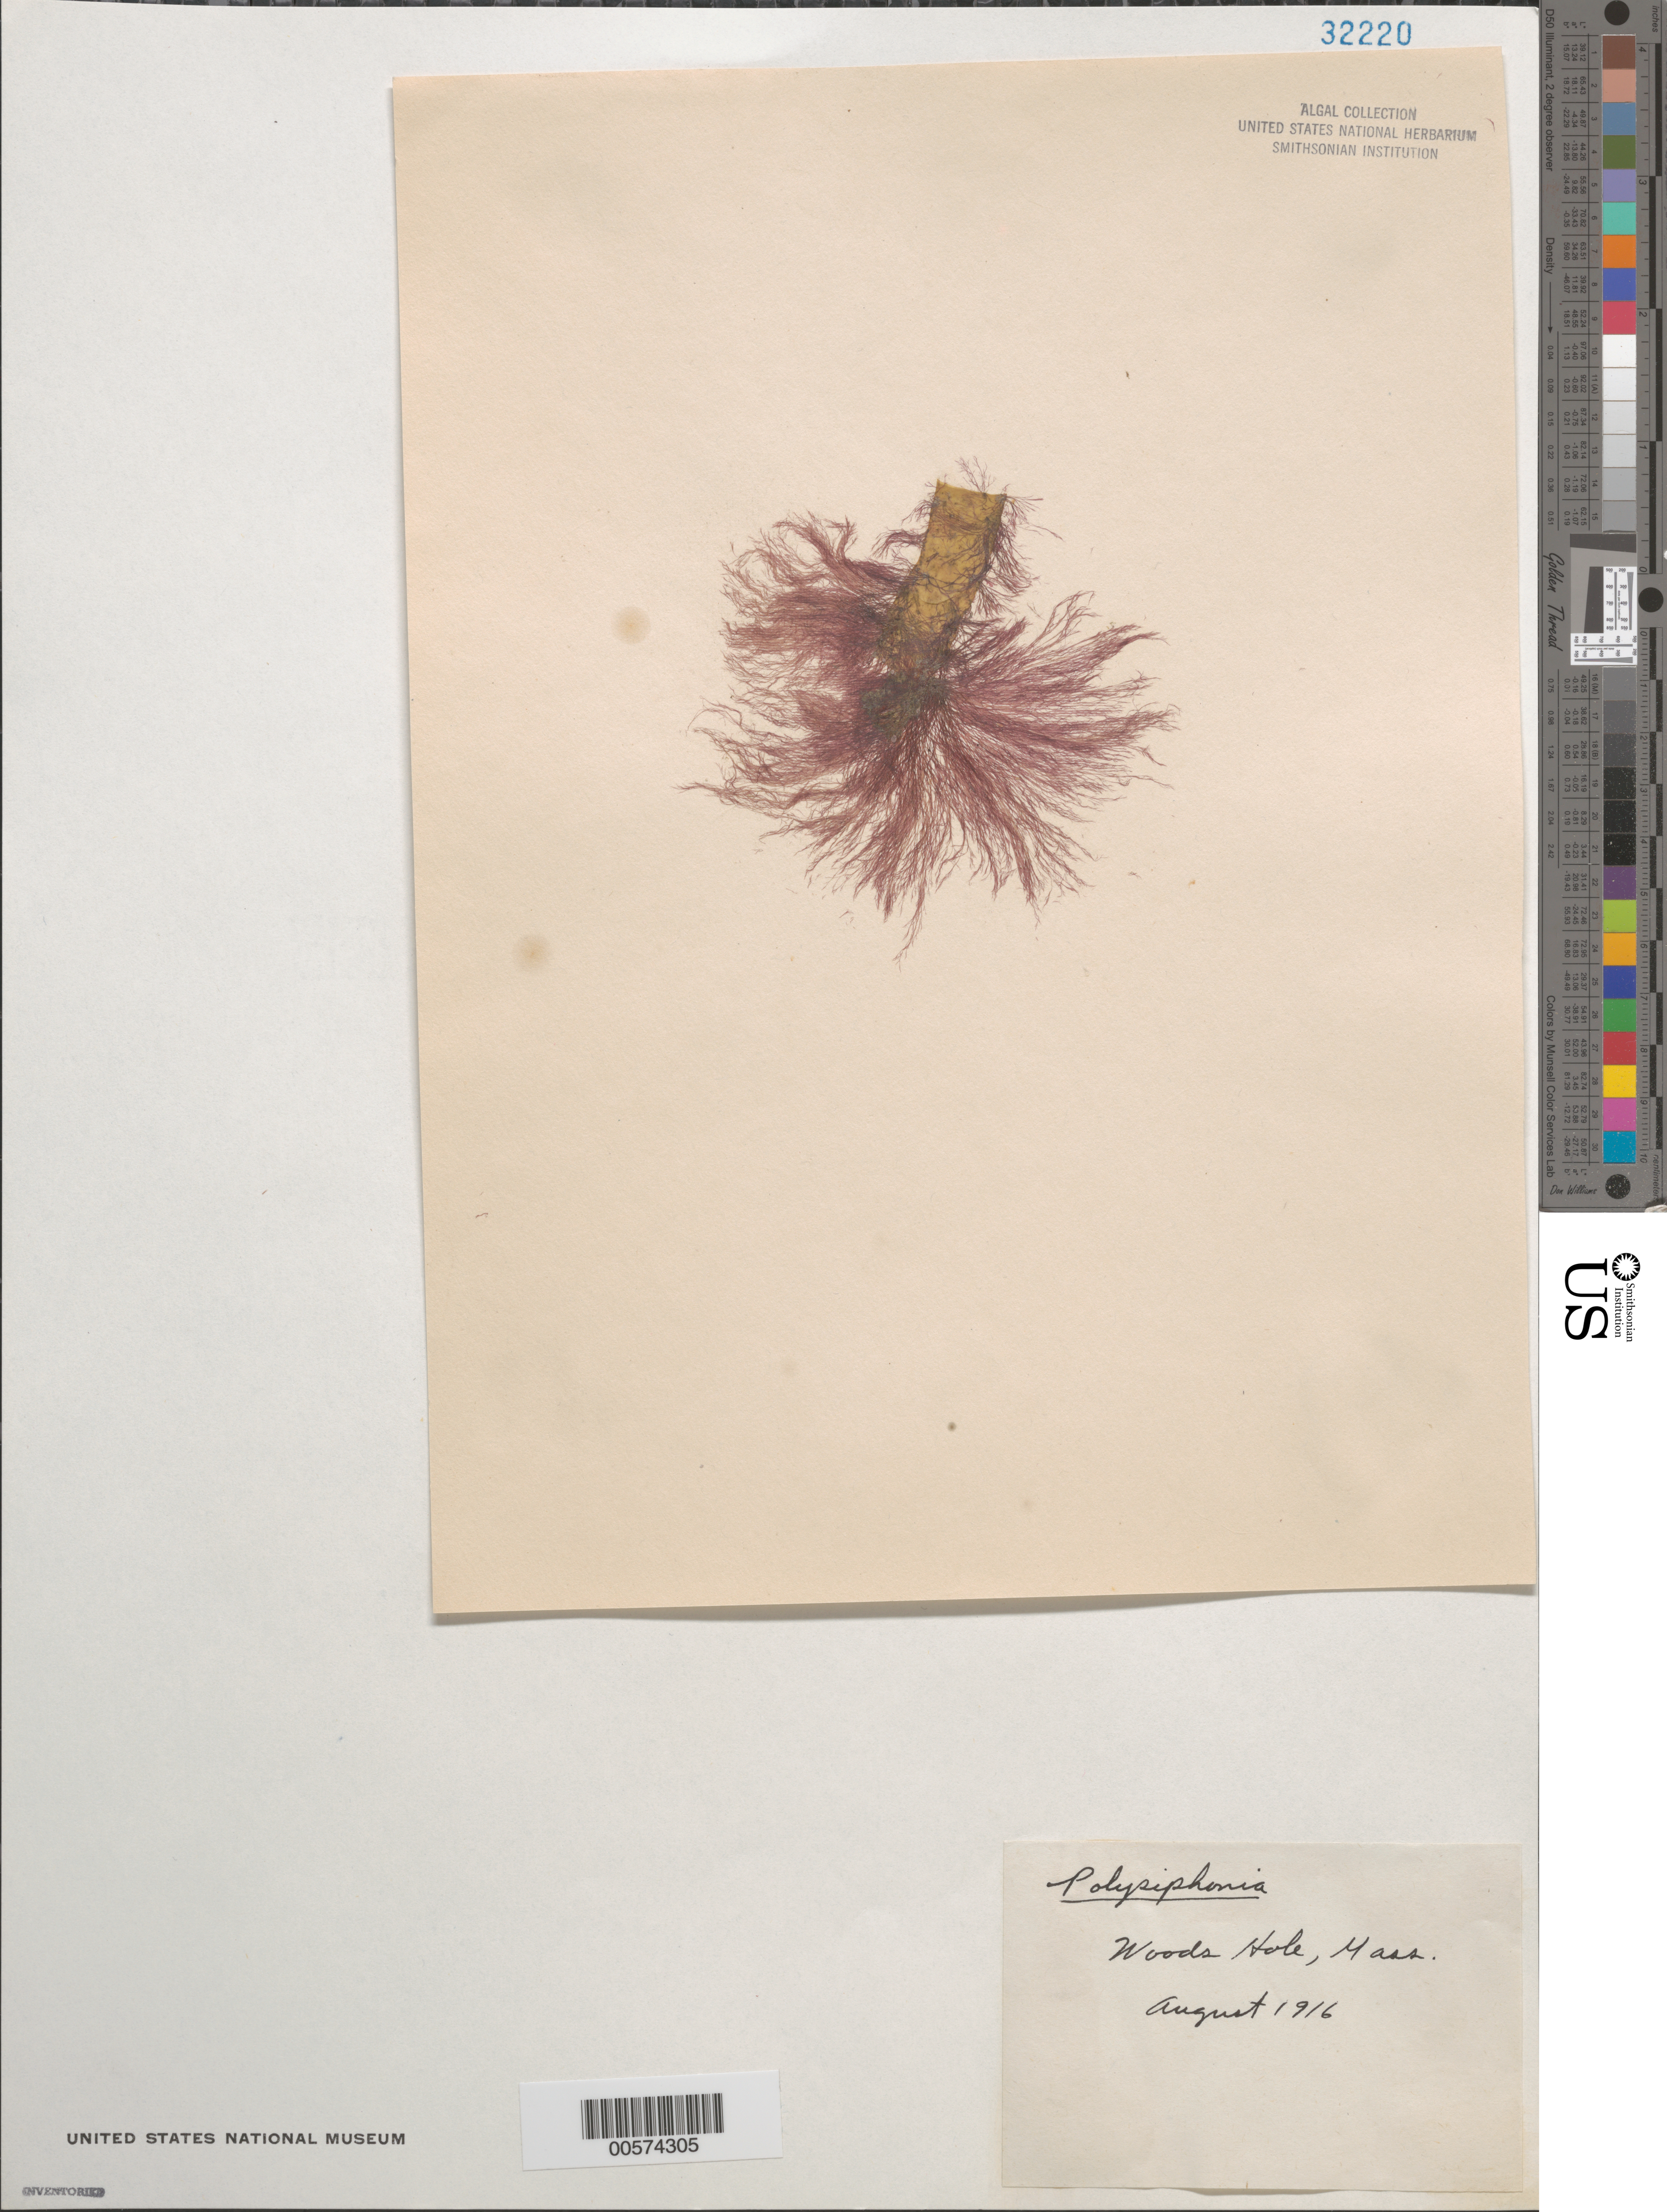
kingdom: Plantae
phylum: Rhodophyta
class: Florideophyceae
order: Ceramiales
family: Rhodomelaceae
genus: Polysiphonia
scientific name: Polysiphonia sp.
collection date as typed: Aug 1916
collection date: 1916-08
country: United States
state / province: Massachusetts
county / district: Barnstable County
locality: Woods Hole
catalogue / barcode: US 32220